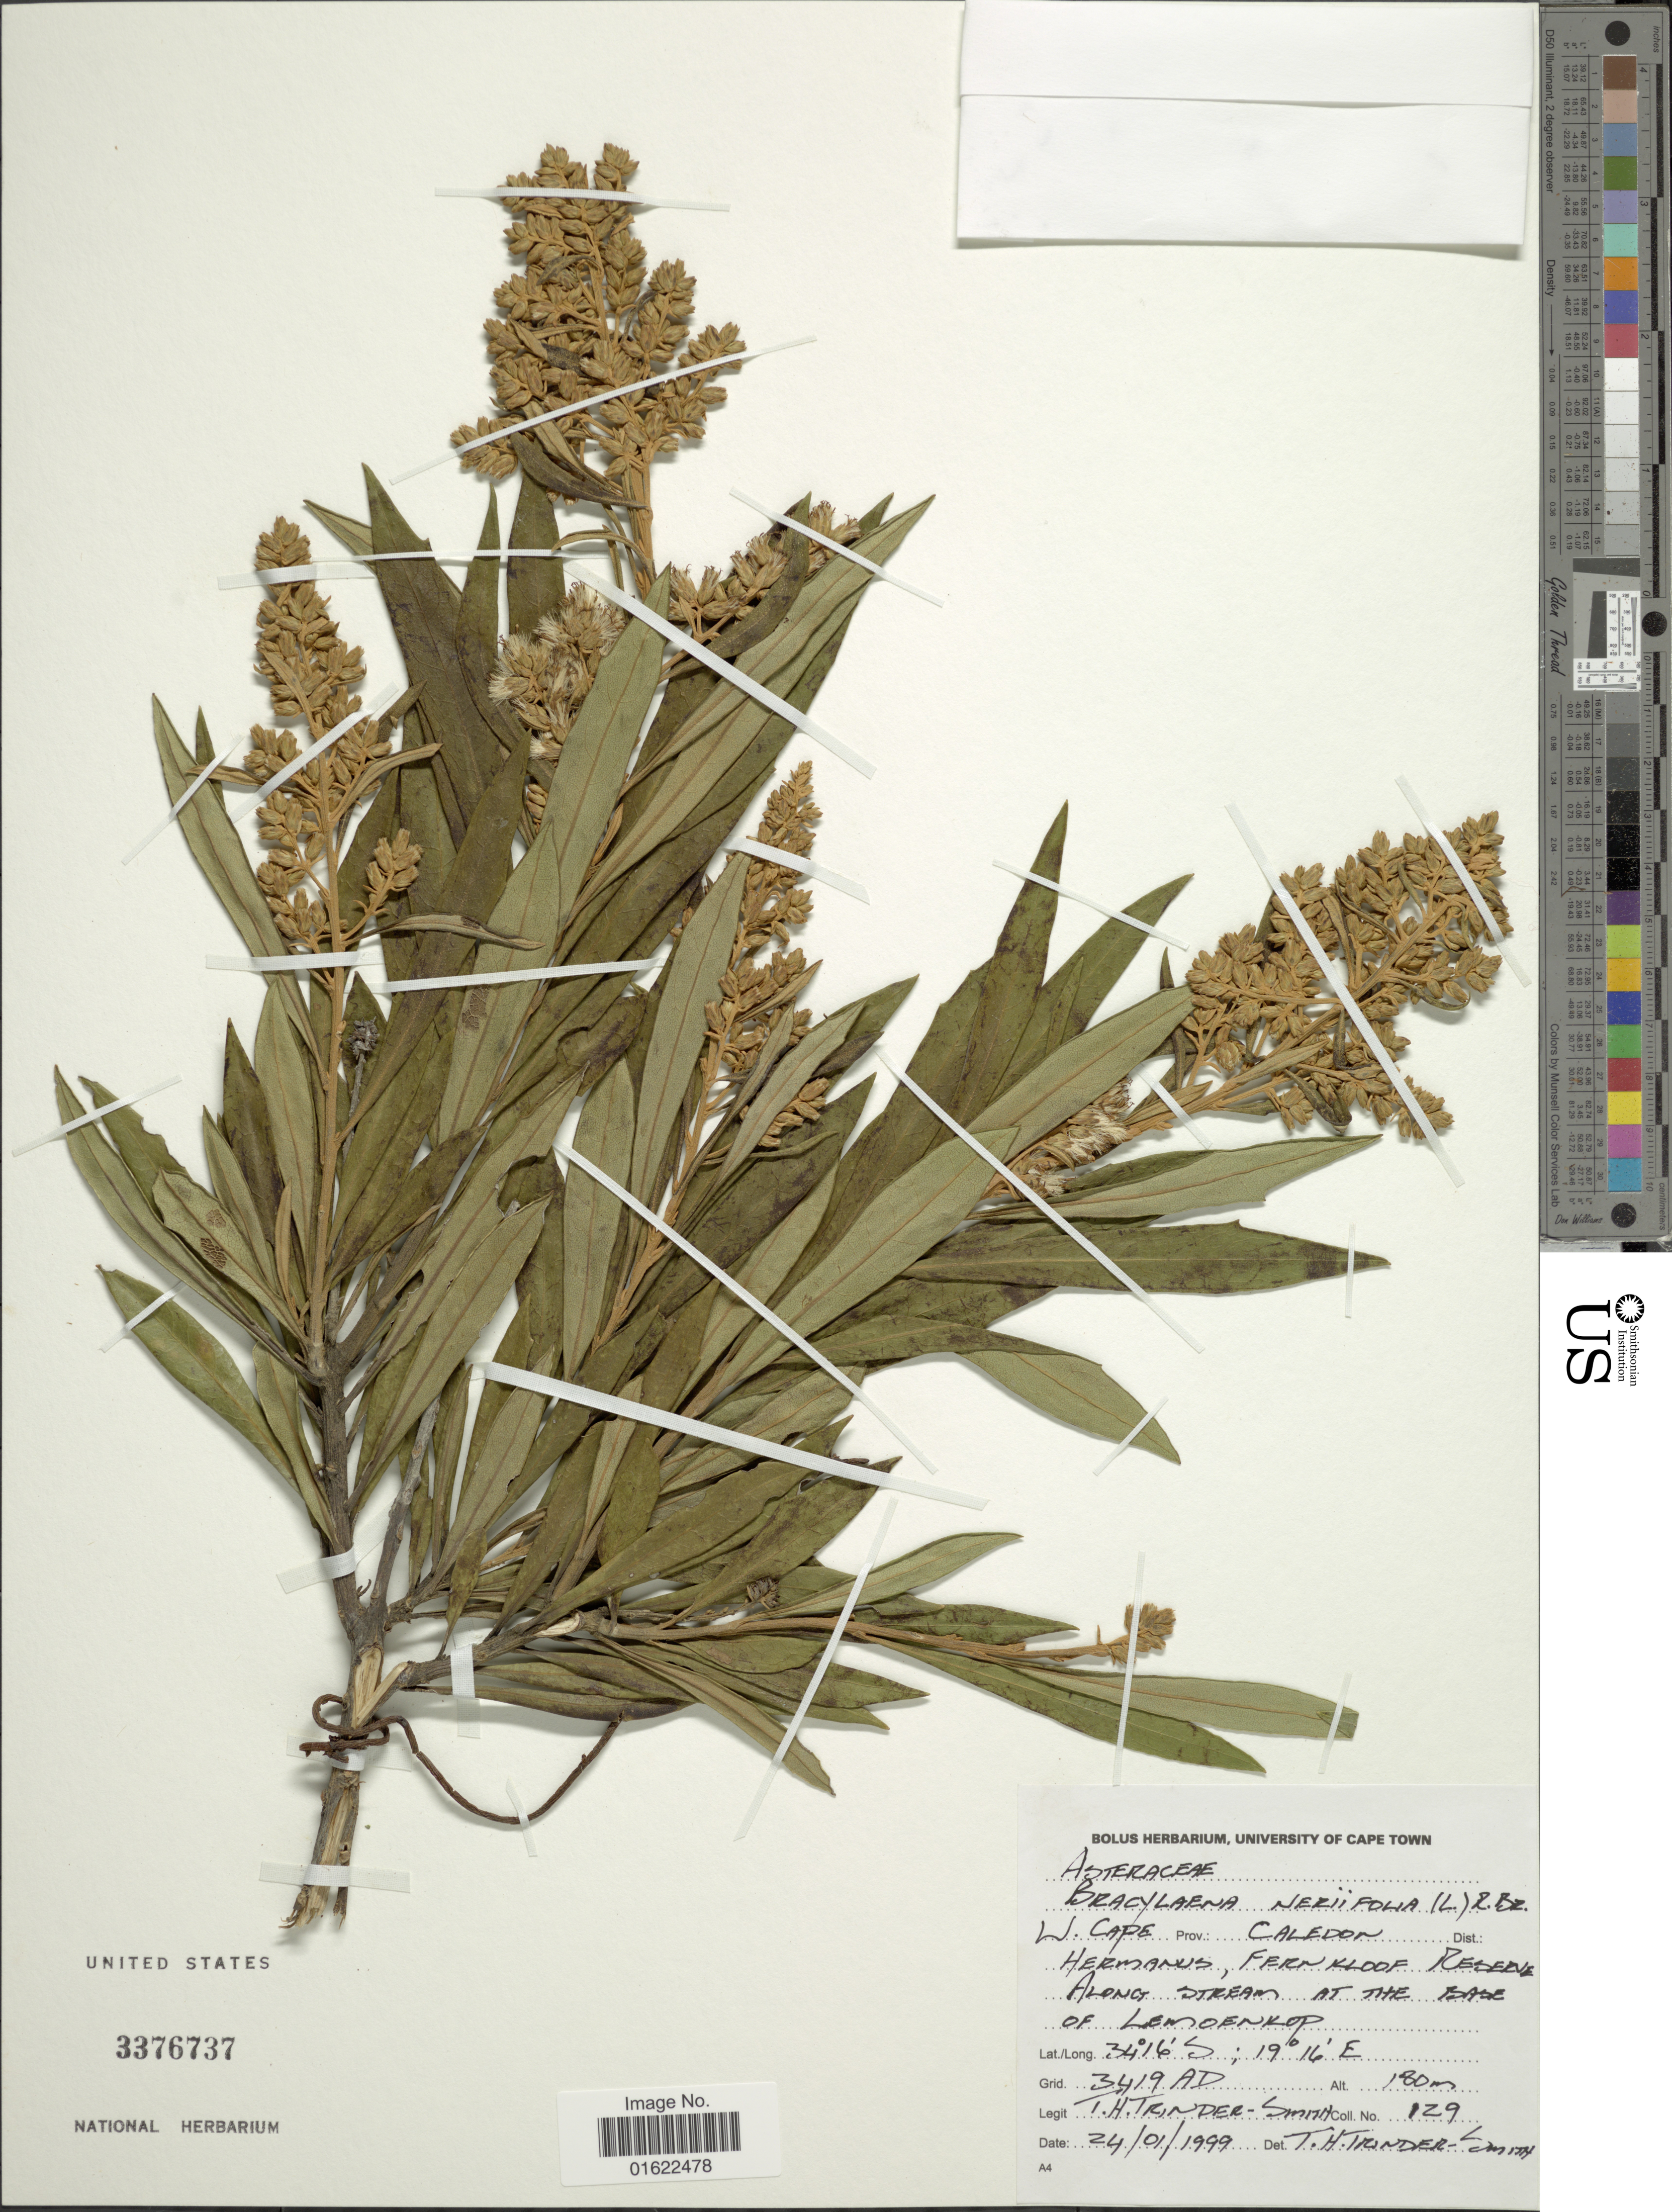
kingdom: Plantae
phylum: Tracheophyta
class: Magnoliopsida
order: Asterales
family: Asteraceae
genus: Brachylaena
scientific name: Brachylaena neriifolia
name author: (L.) R. Br.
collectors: T. H. Trinder-Smith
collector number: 129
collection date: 1999-01-24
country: South Africa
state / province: Western Cape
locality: Prov. Caledon, Dist: Hermanns, Fern Kloof Reserve, Along stream at the base of Lemoenkop.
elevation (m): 180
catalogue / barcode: US 3376737